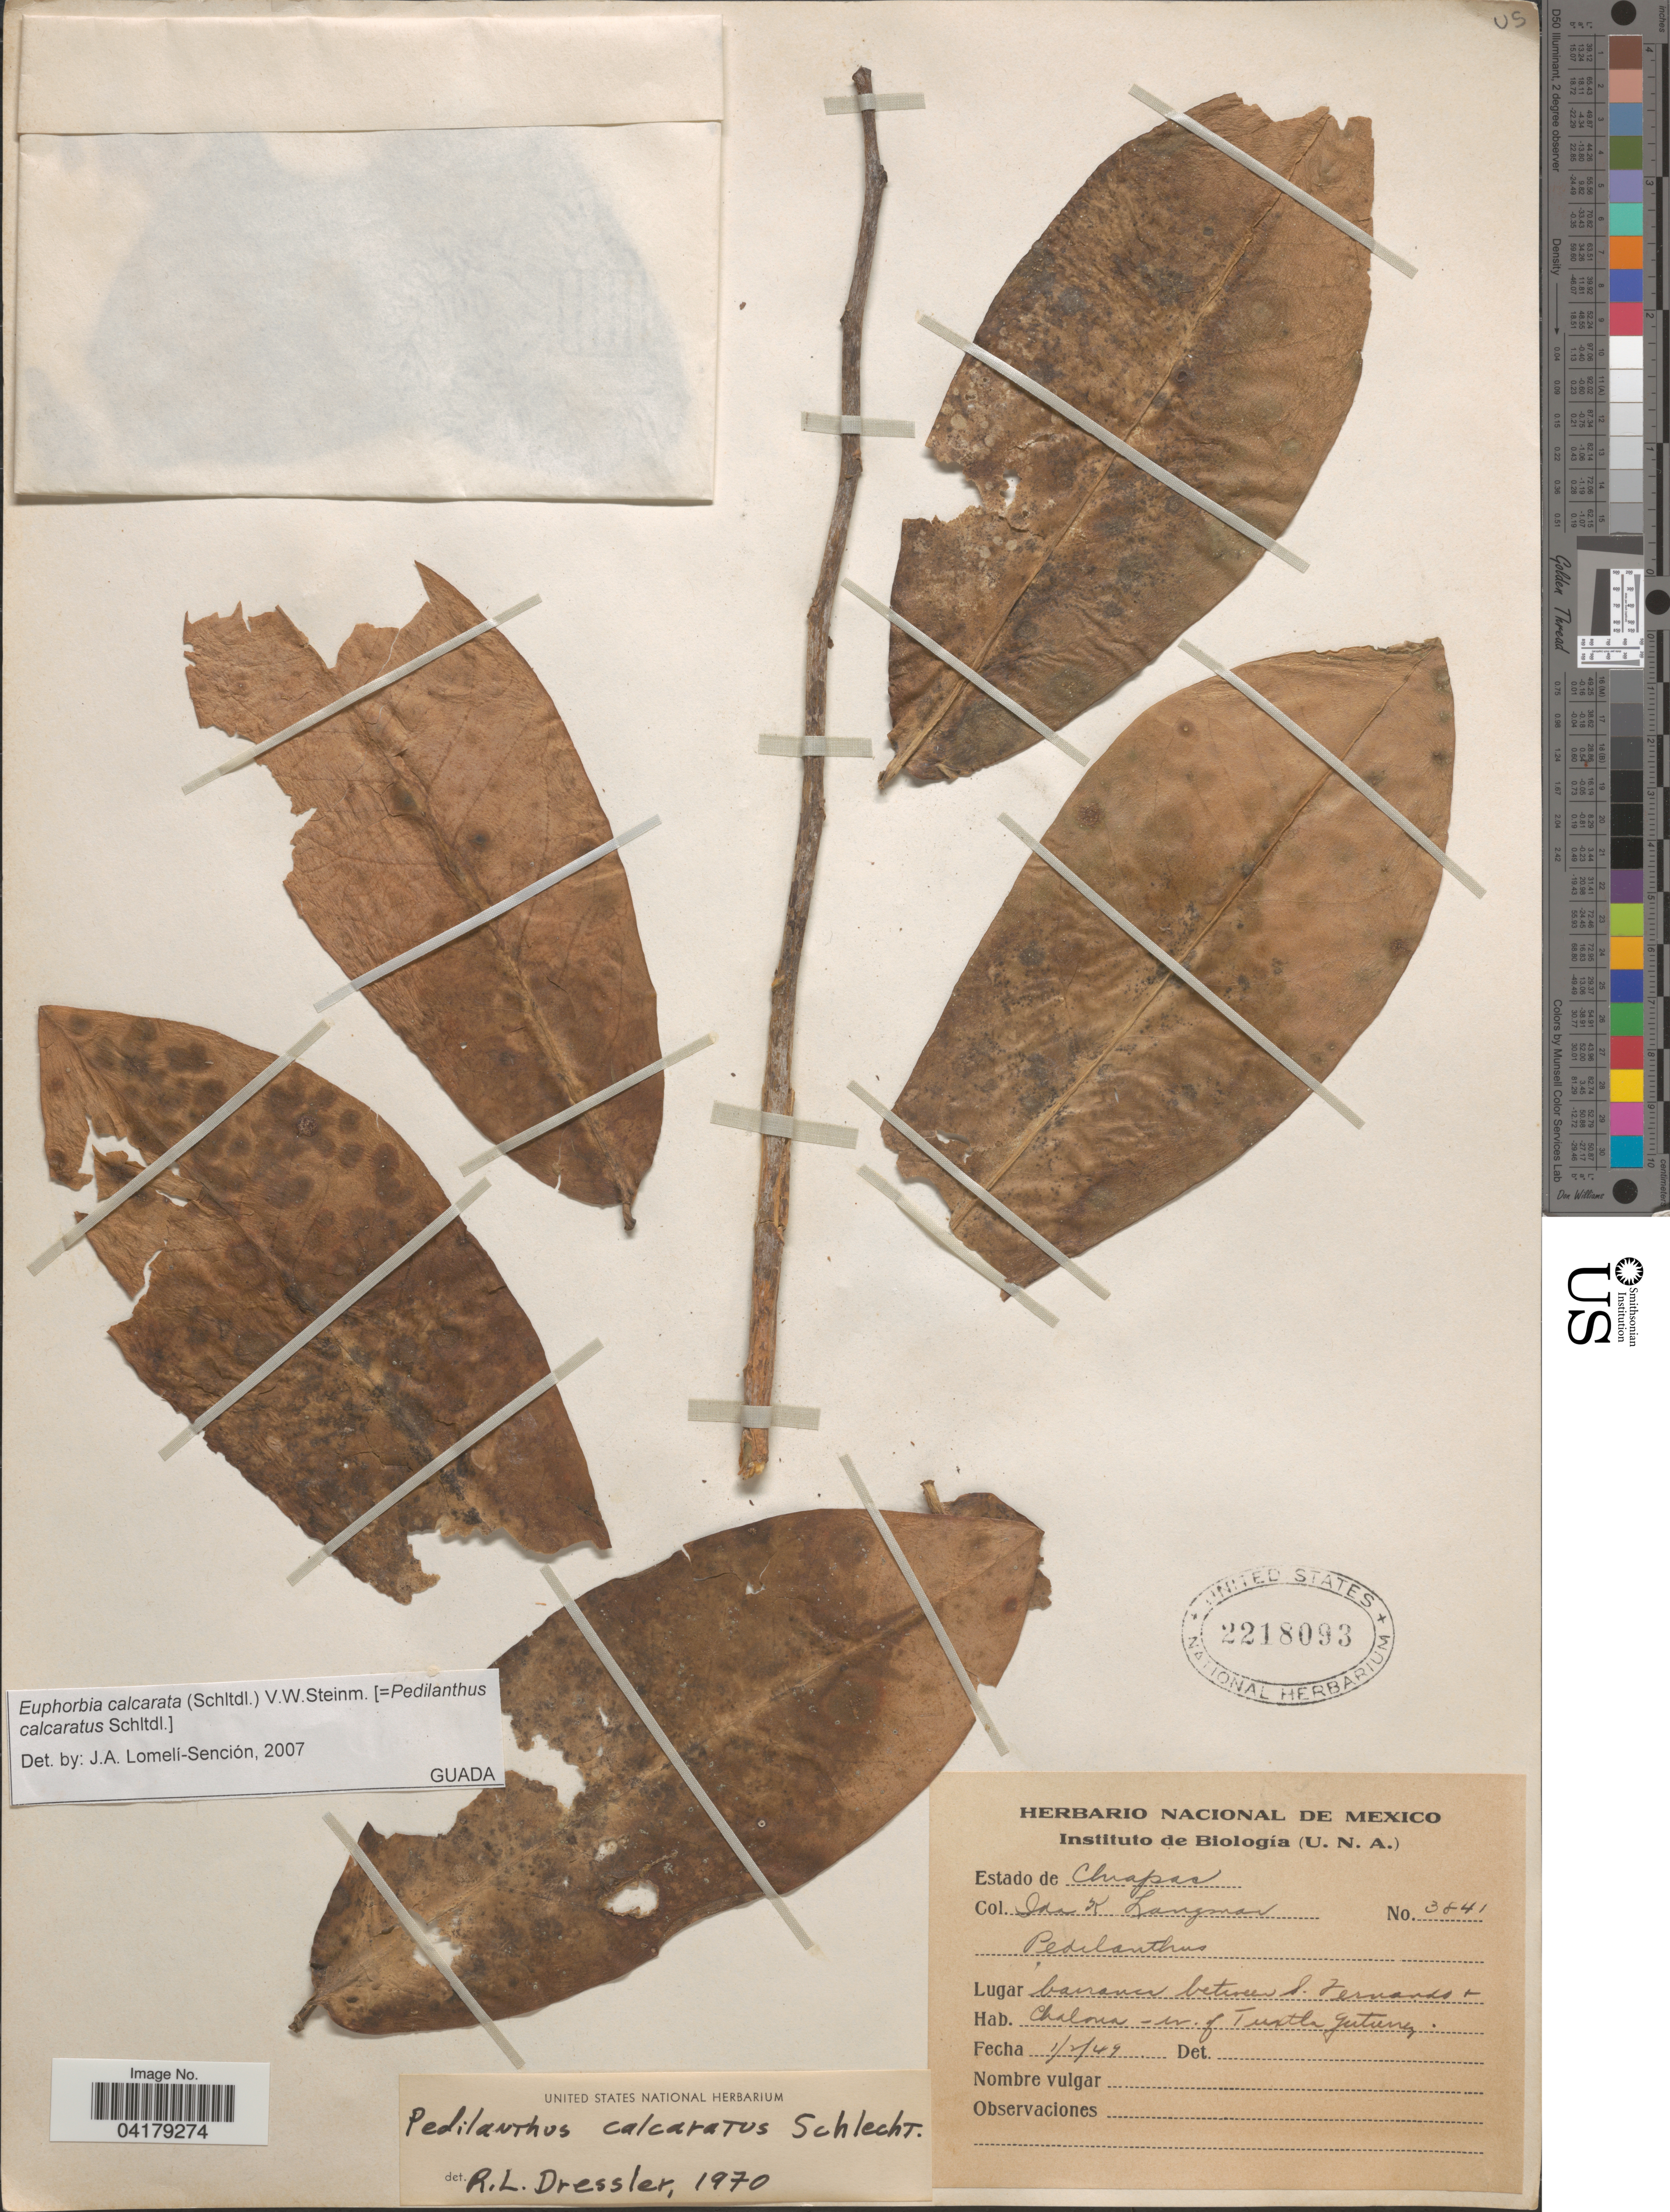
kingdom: Plantae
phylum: Tracheophyta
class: Magnoliopsida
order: Malpighiales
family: Euphorbiaceae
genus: Euphorbia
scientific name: Euphorbia calcarata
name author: (Schltdl.) V.W. Steinm.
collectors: I. K. Langman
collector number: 3841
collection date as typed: Transcribed d/m/y: 1/2/49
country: Mexico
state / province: Chiapas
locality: Barranca between S. Fernando & Chalona - w. of Tuxtla Gutierrez.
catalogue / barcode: US 2218093